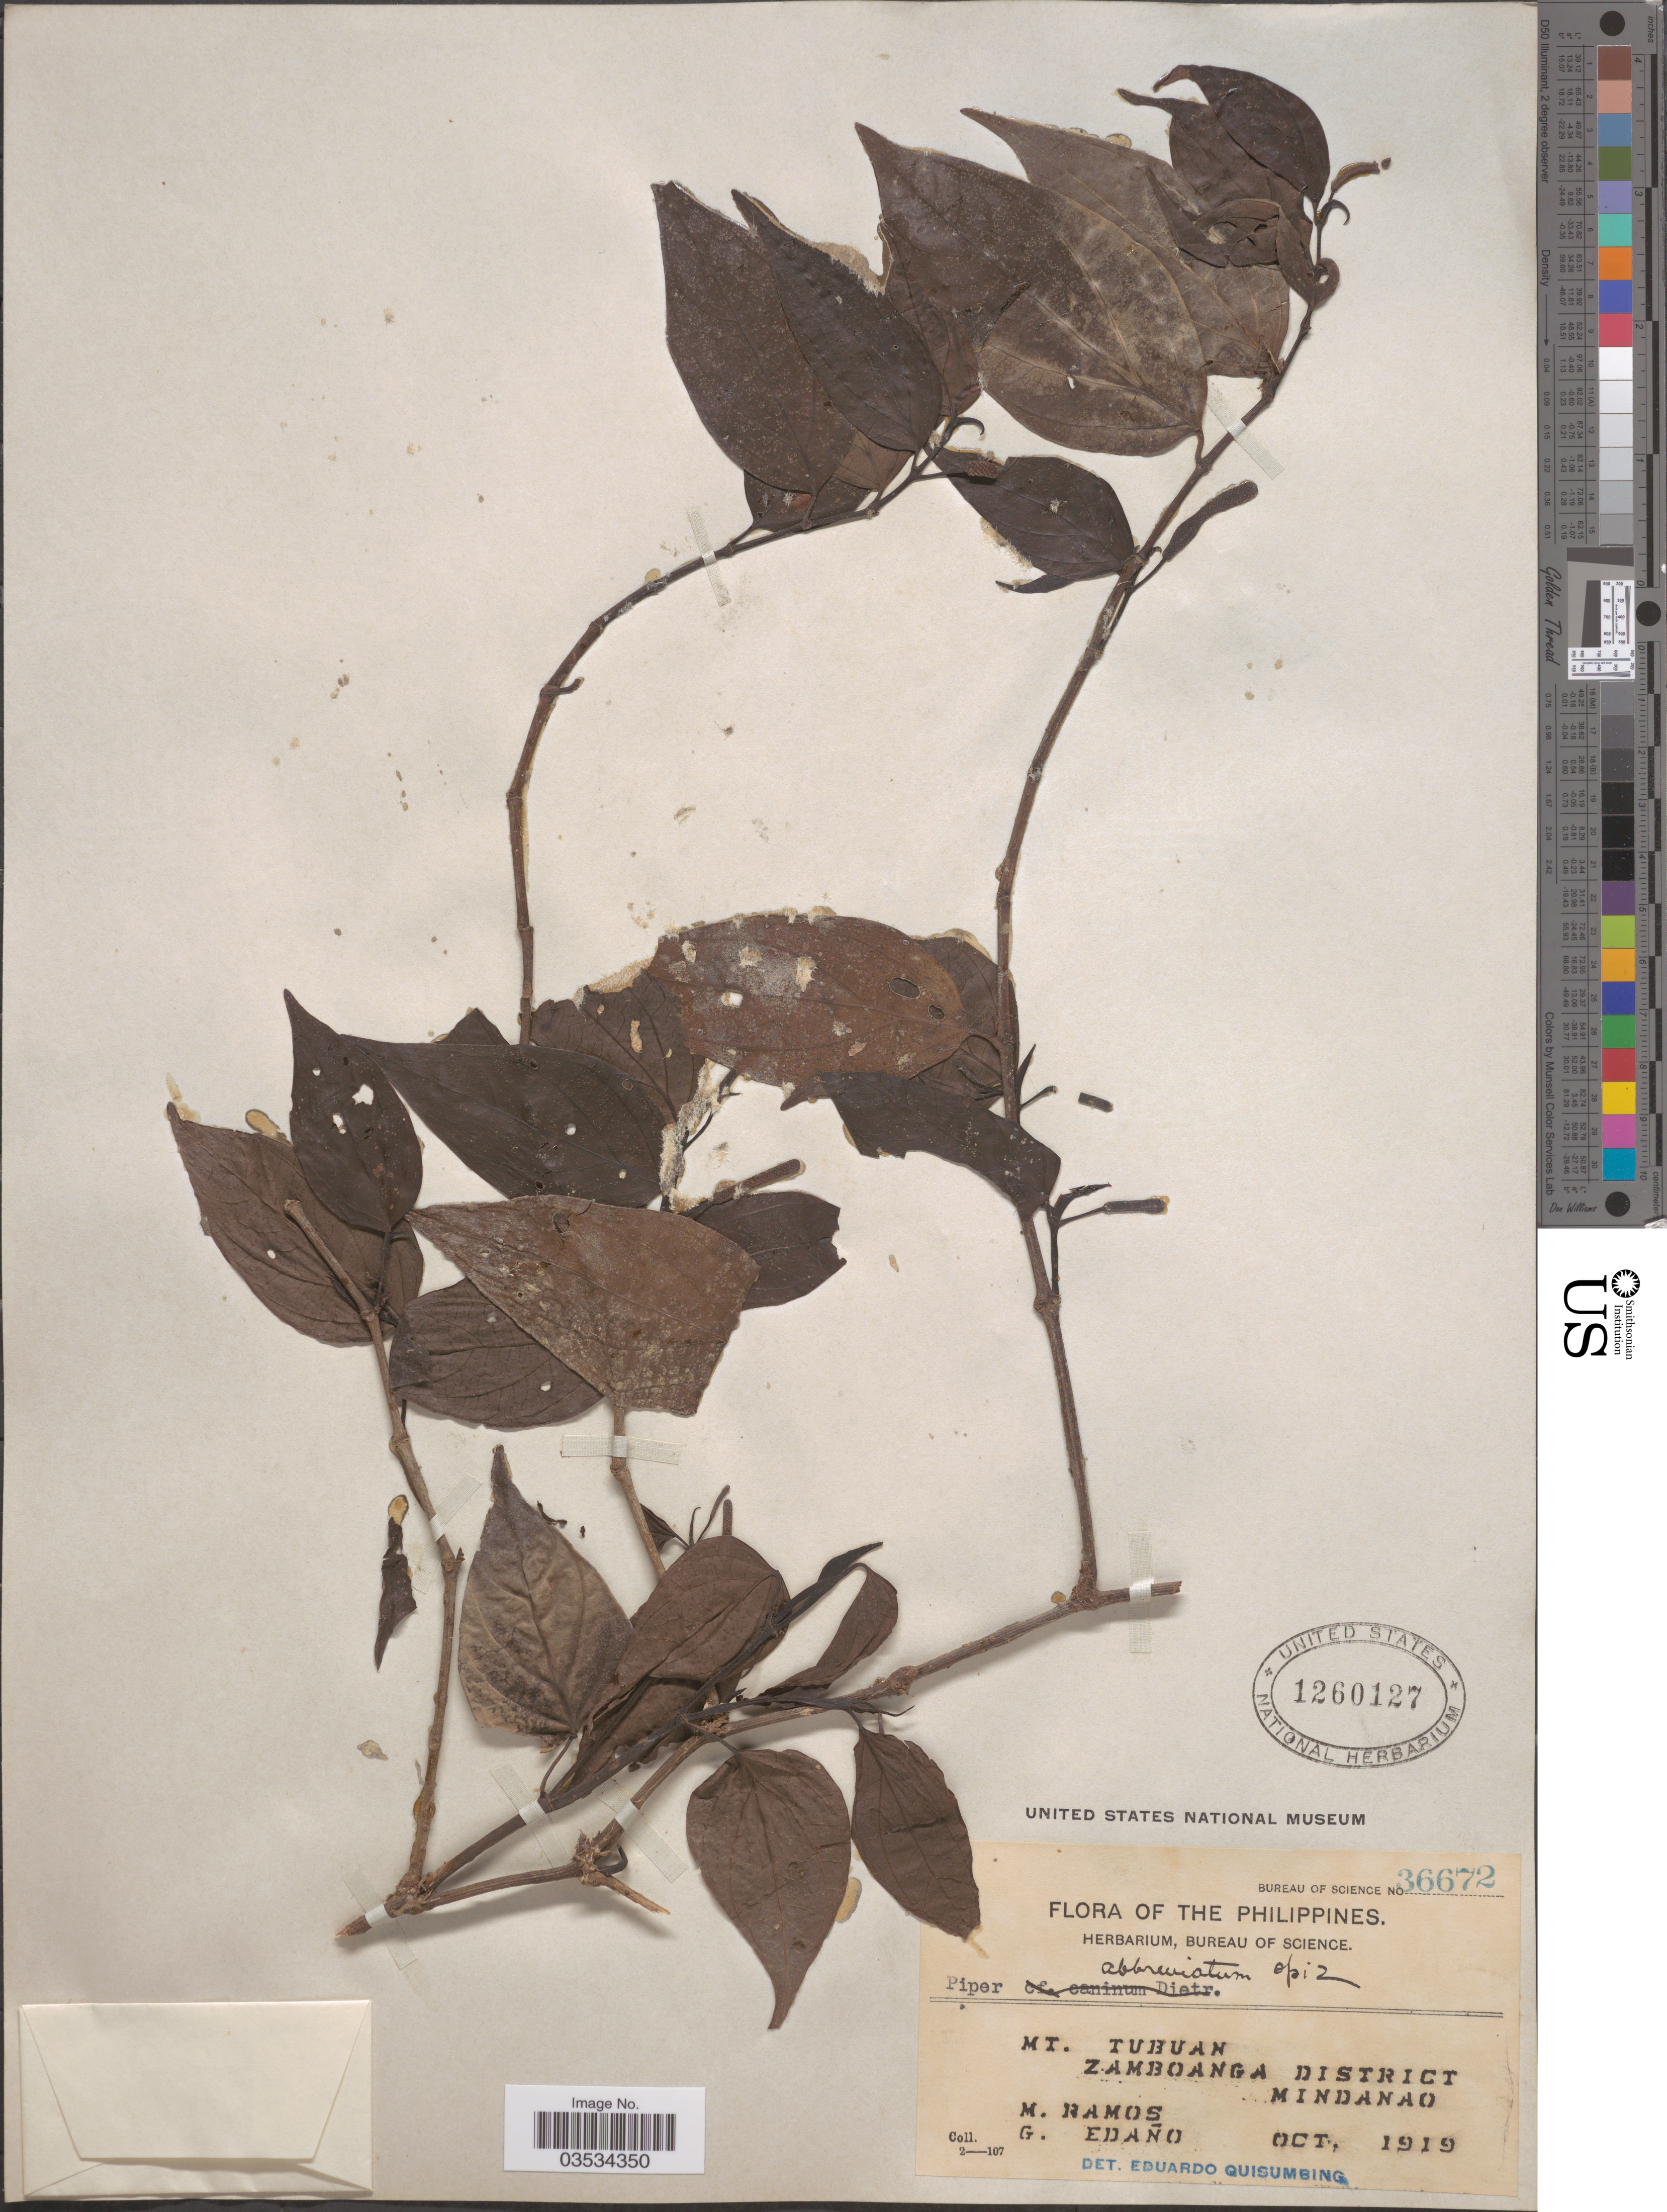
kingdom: Plantae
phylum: Tracheophyta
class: Magnoliopsida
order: Piperales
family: Piperaceae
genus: Piper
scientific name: Piper abbreviatum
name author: Opiz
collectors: M. Ramos & G. Edaño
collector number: Bureau of Science 36672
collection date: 1919-10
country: Philippines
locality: Mt. Tubuan. Zamboanga District. Mindanao.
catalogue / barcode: US 1260127